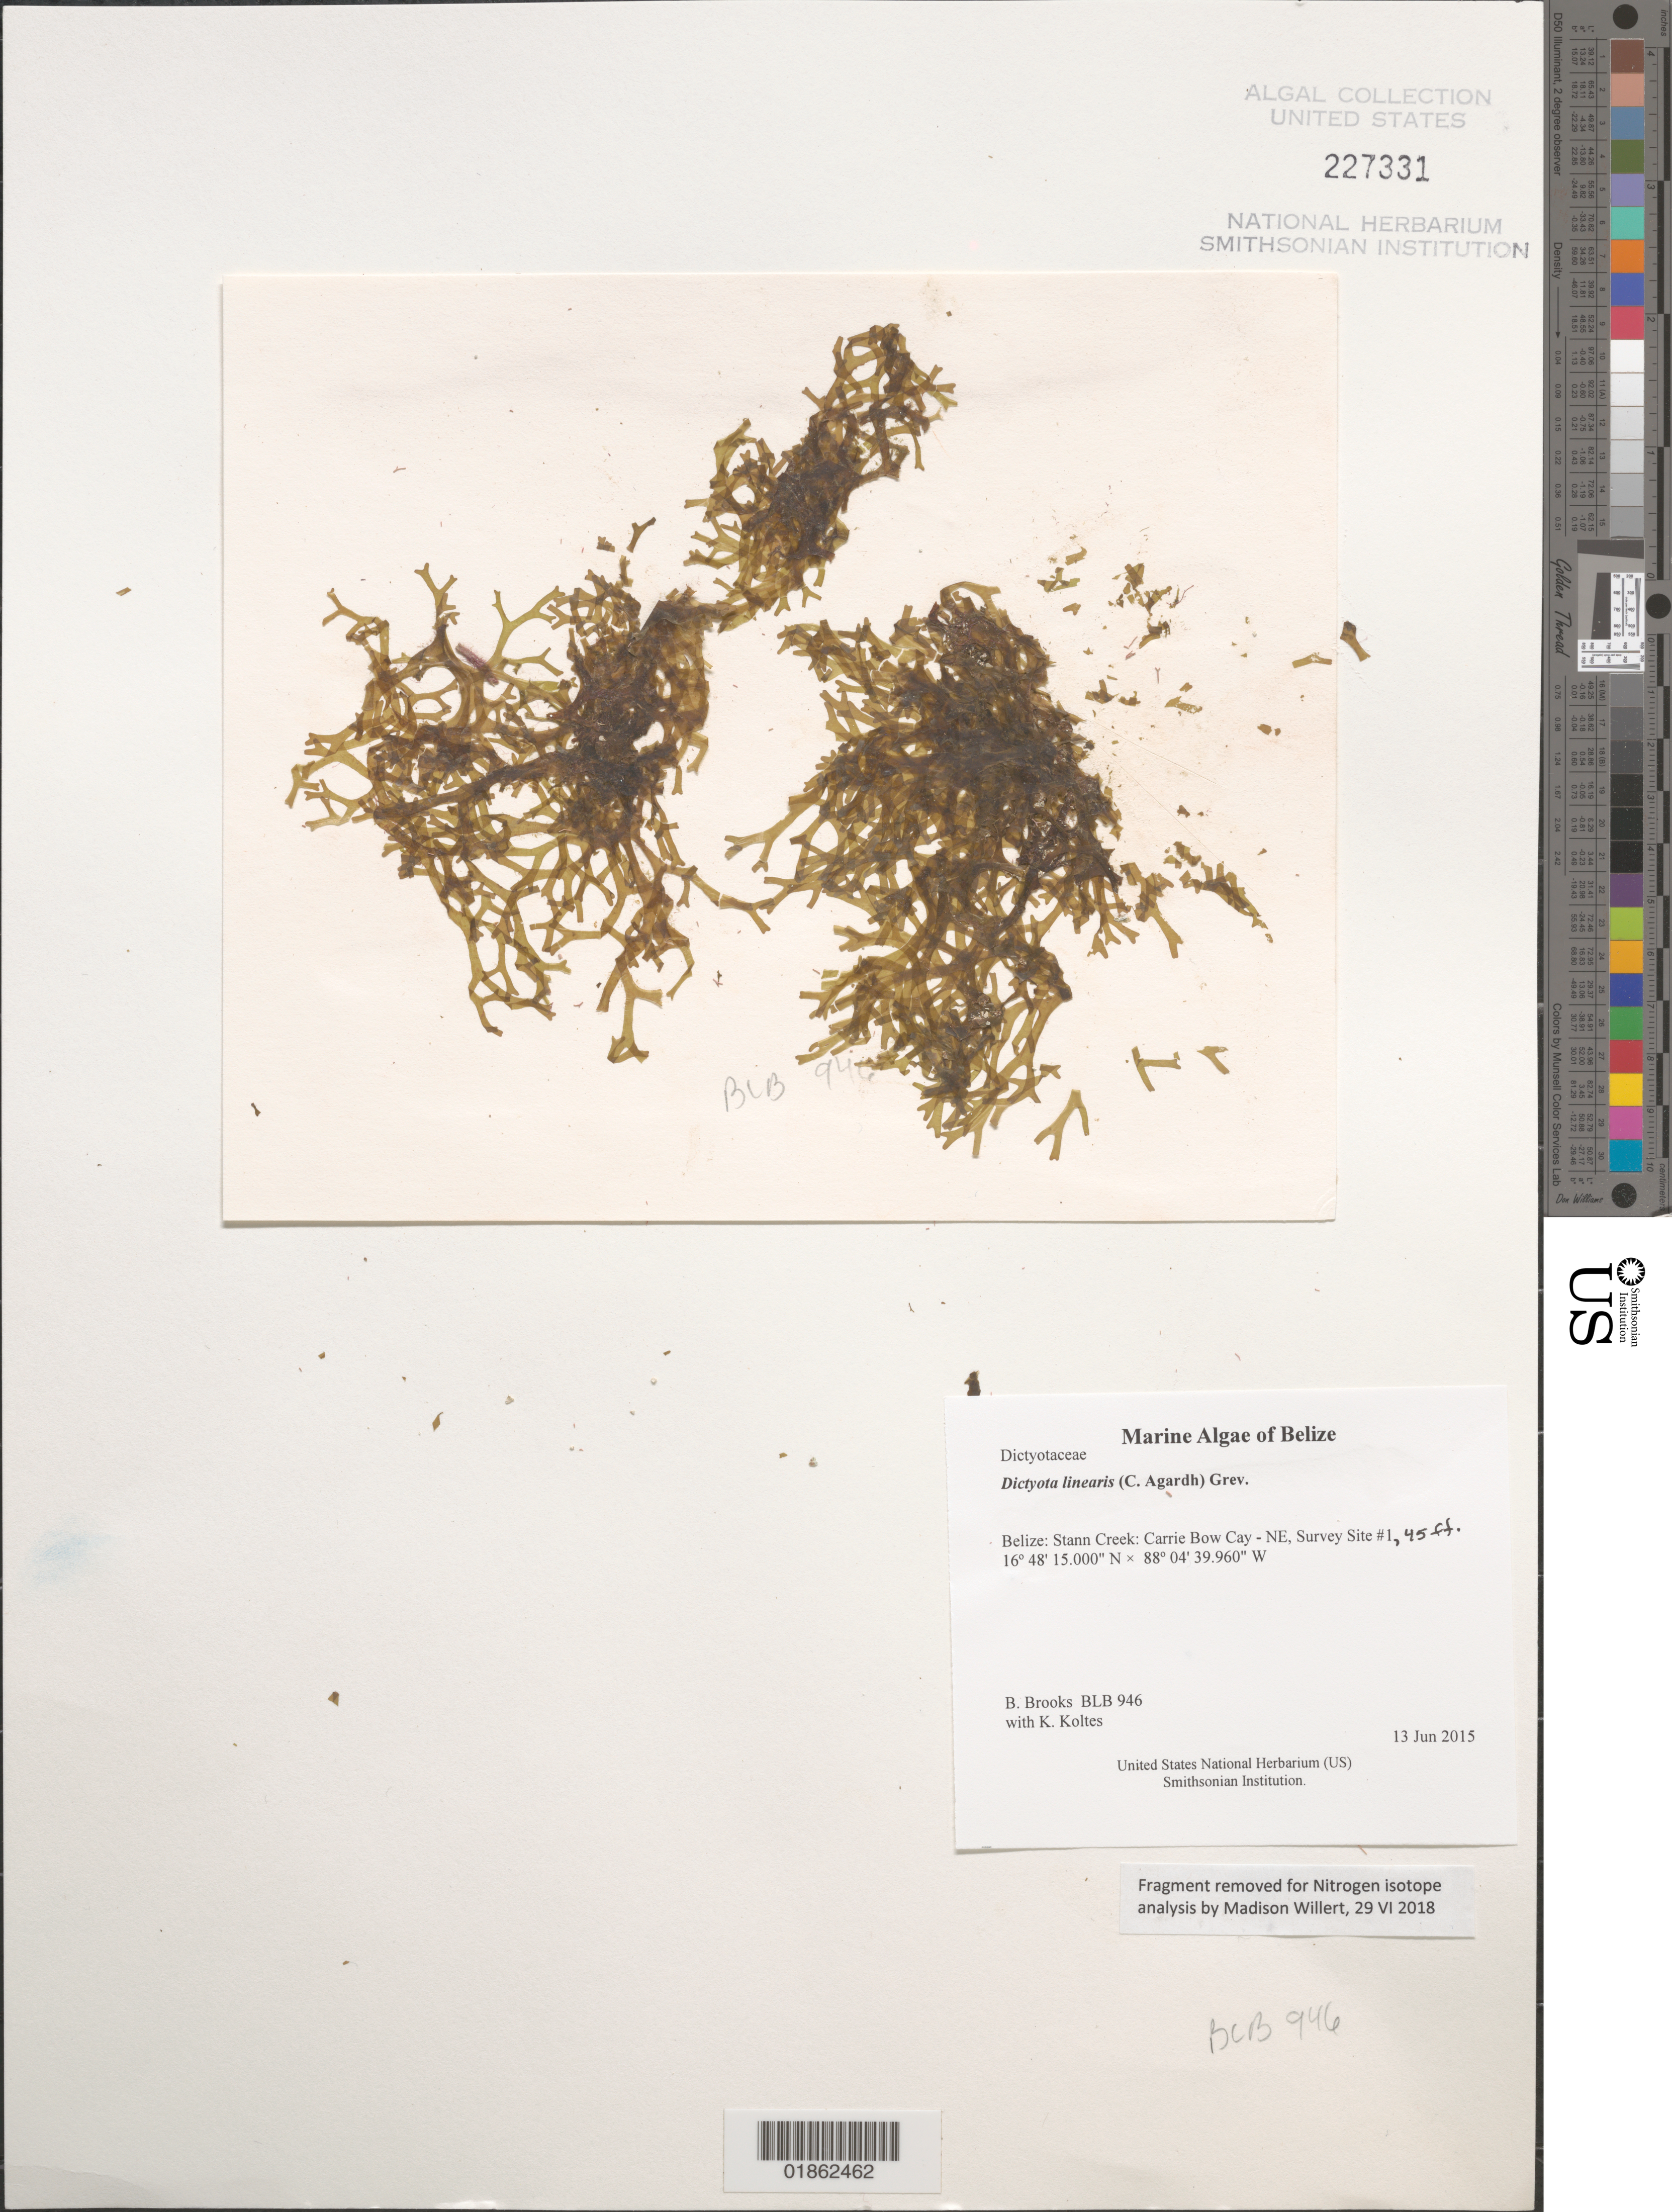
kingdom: Chromista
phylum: Ochrophyta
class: Phaeophyceae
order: Dictyotales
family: Dictyotaceae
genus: Dictyota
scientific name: Dictyota linearis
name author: (C. Agardh) Grev.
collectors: B. Brooks & K. Koltes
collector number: BLB 946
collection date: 2015-06-13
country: Belize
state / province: Stann Creek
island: Carrie Bow Cay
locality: Carrie Bow Cay - NE, Survey Site #1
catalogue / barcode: US 227331